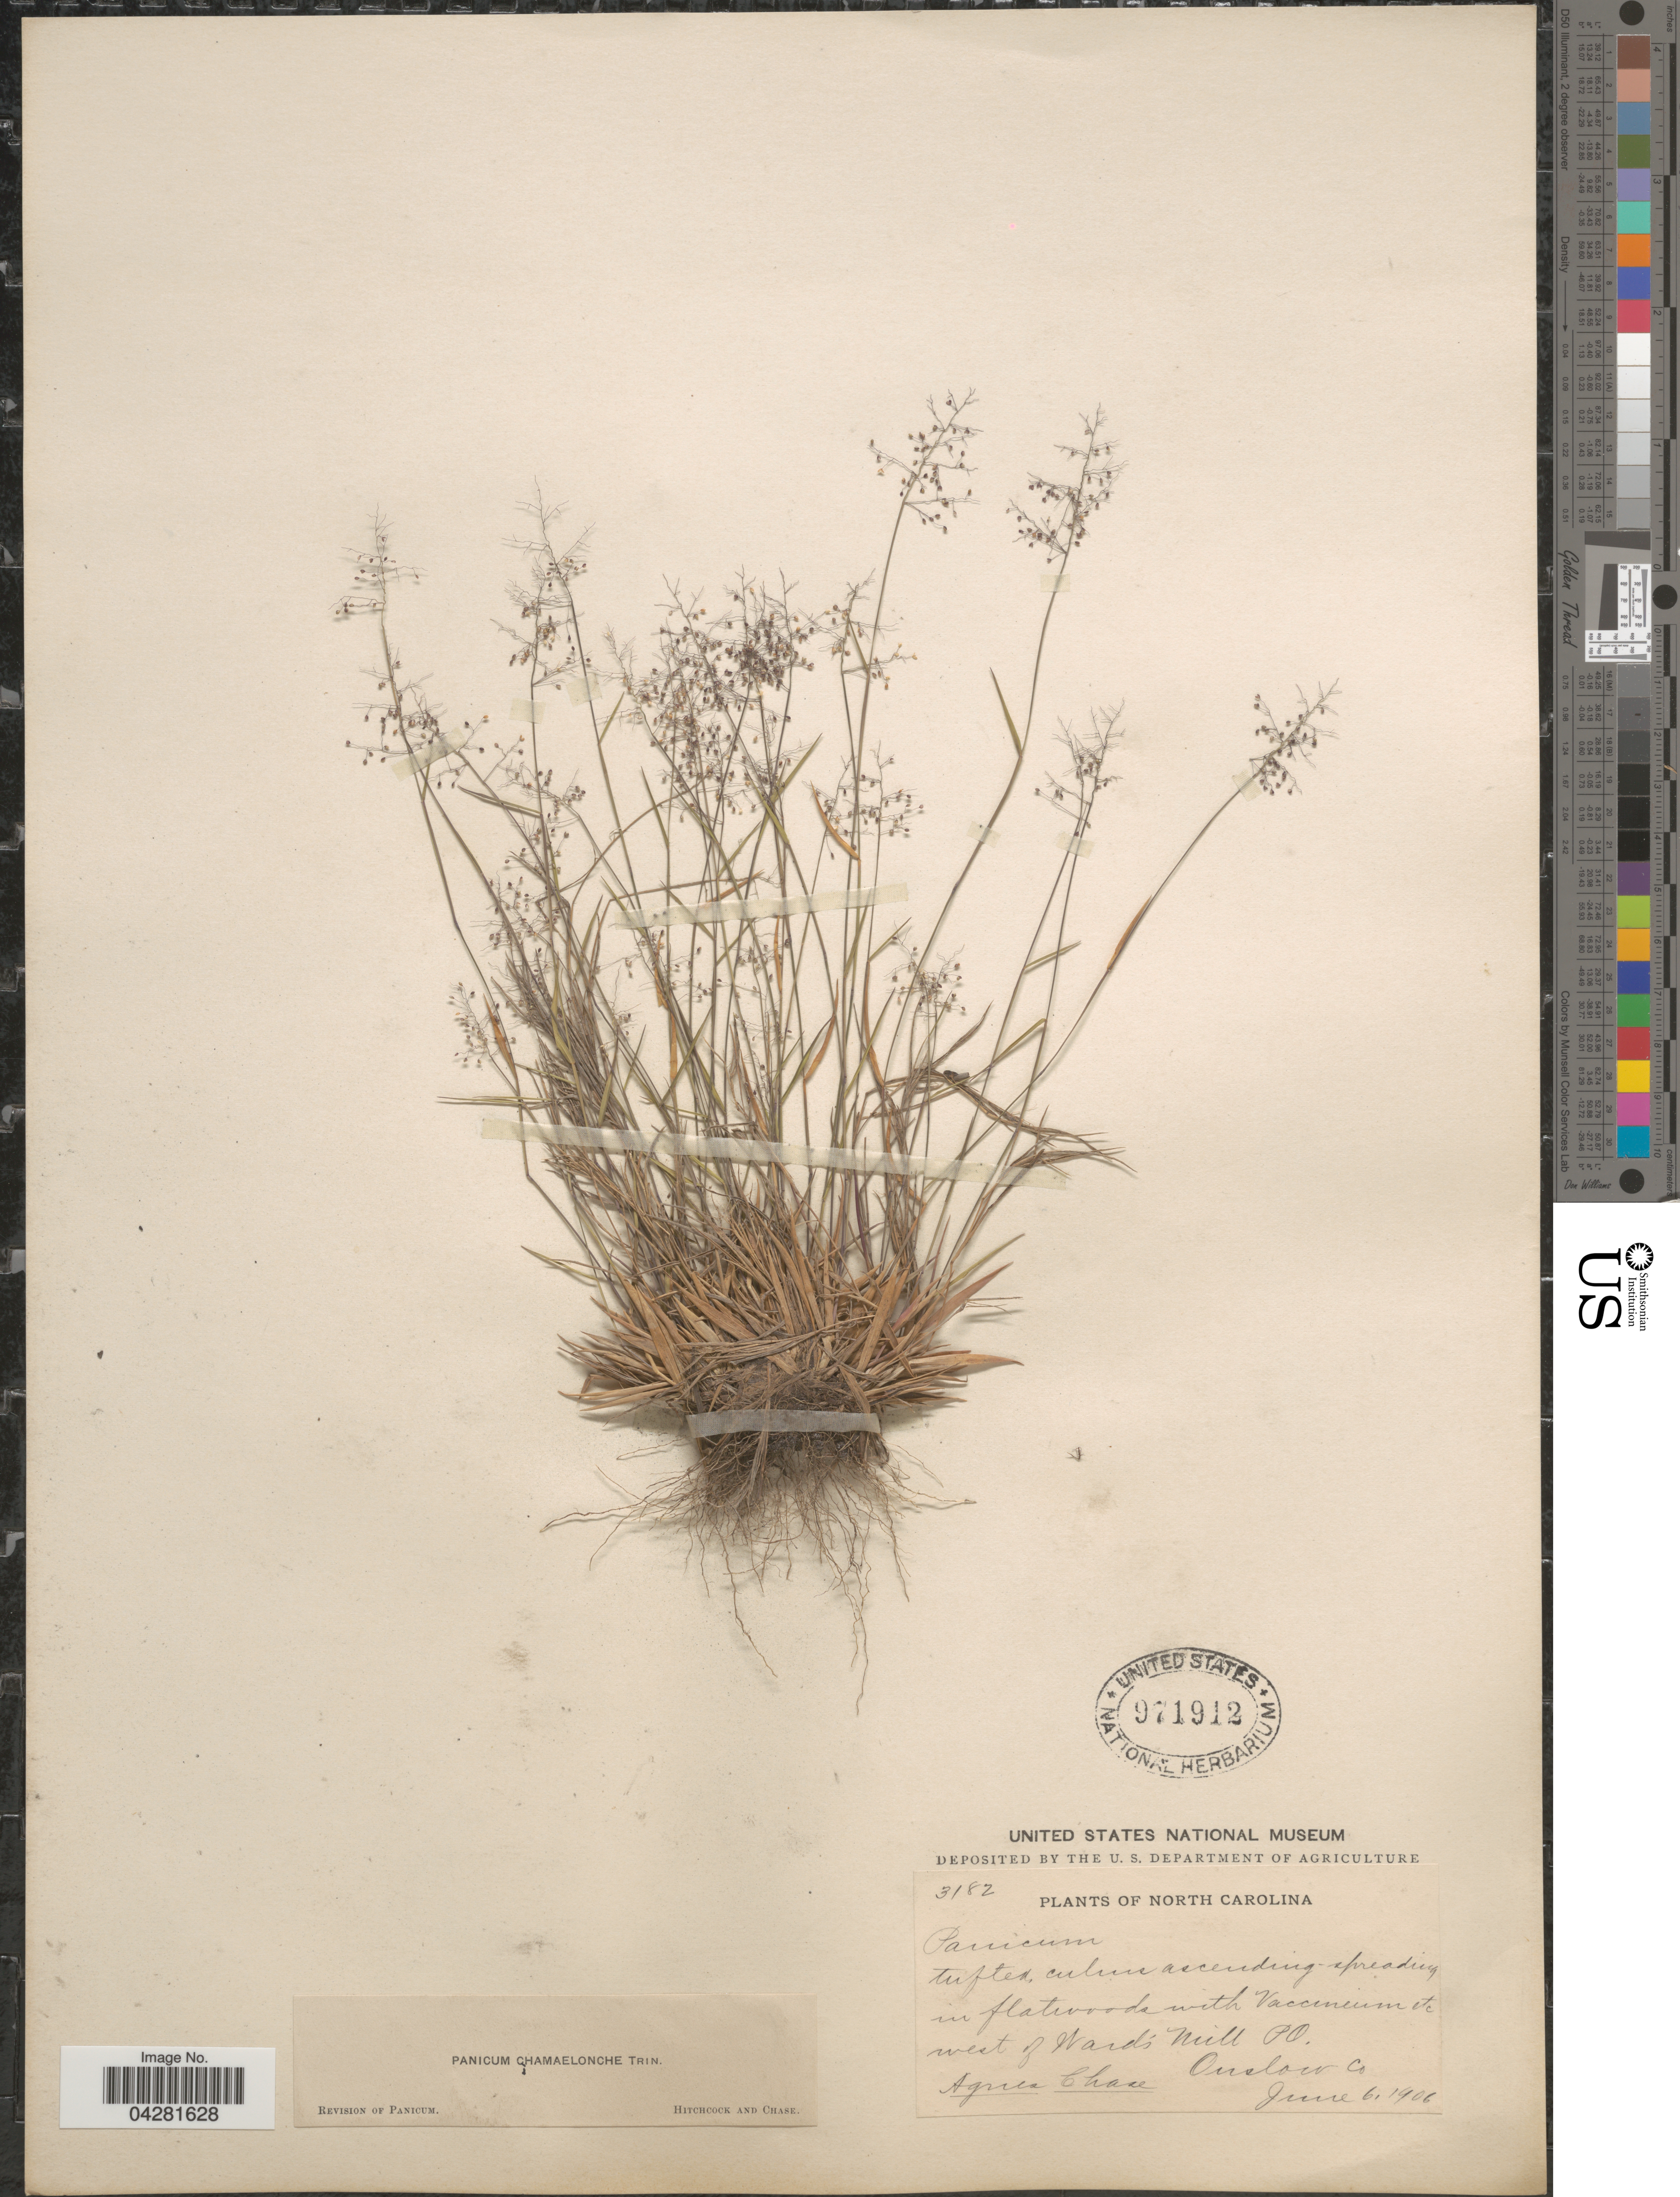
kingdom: Plantae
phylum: Tracheophyta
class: Liliopsida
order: Poales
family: Poaceae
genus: Dichanthelium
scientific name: Dichanthelium ensifolium var. ensifolium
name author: (Baldwin ex Elliot) Gould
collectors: A. Chase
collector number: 3182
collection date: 1906-06-06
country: United States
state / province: North Carolina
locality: West of Ward's Mill PO. Onslow Co.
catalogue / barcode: US 971912